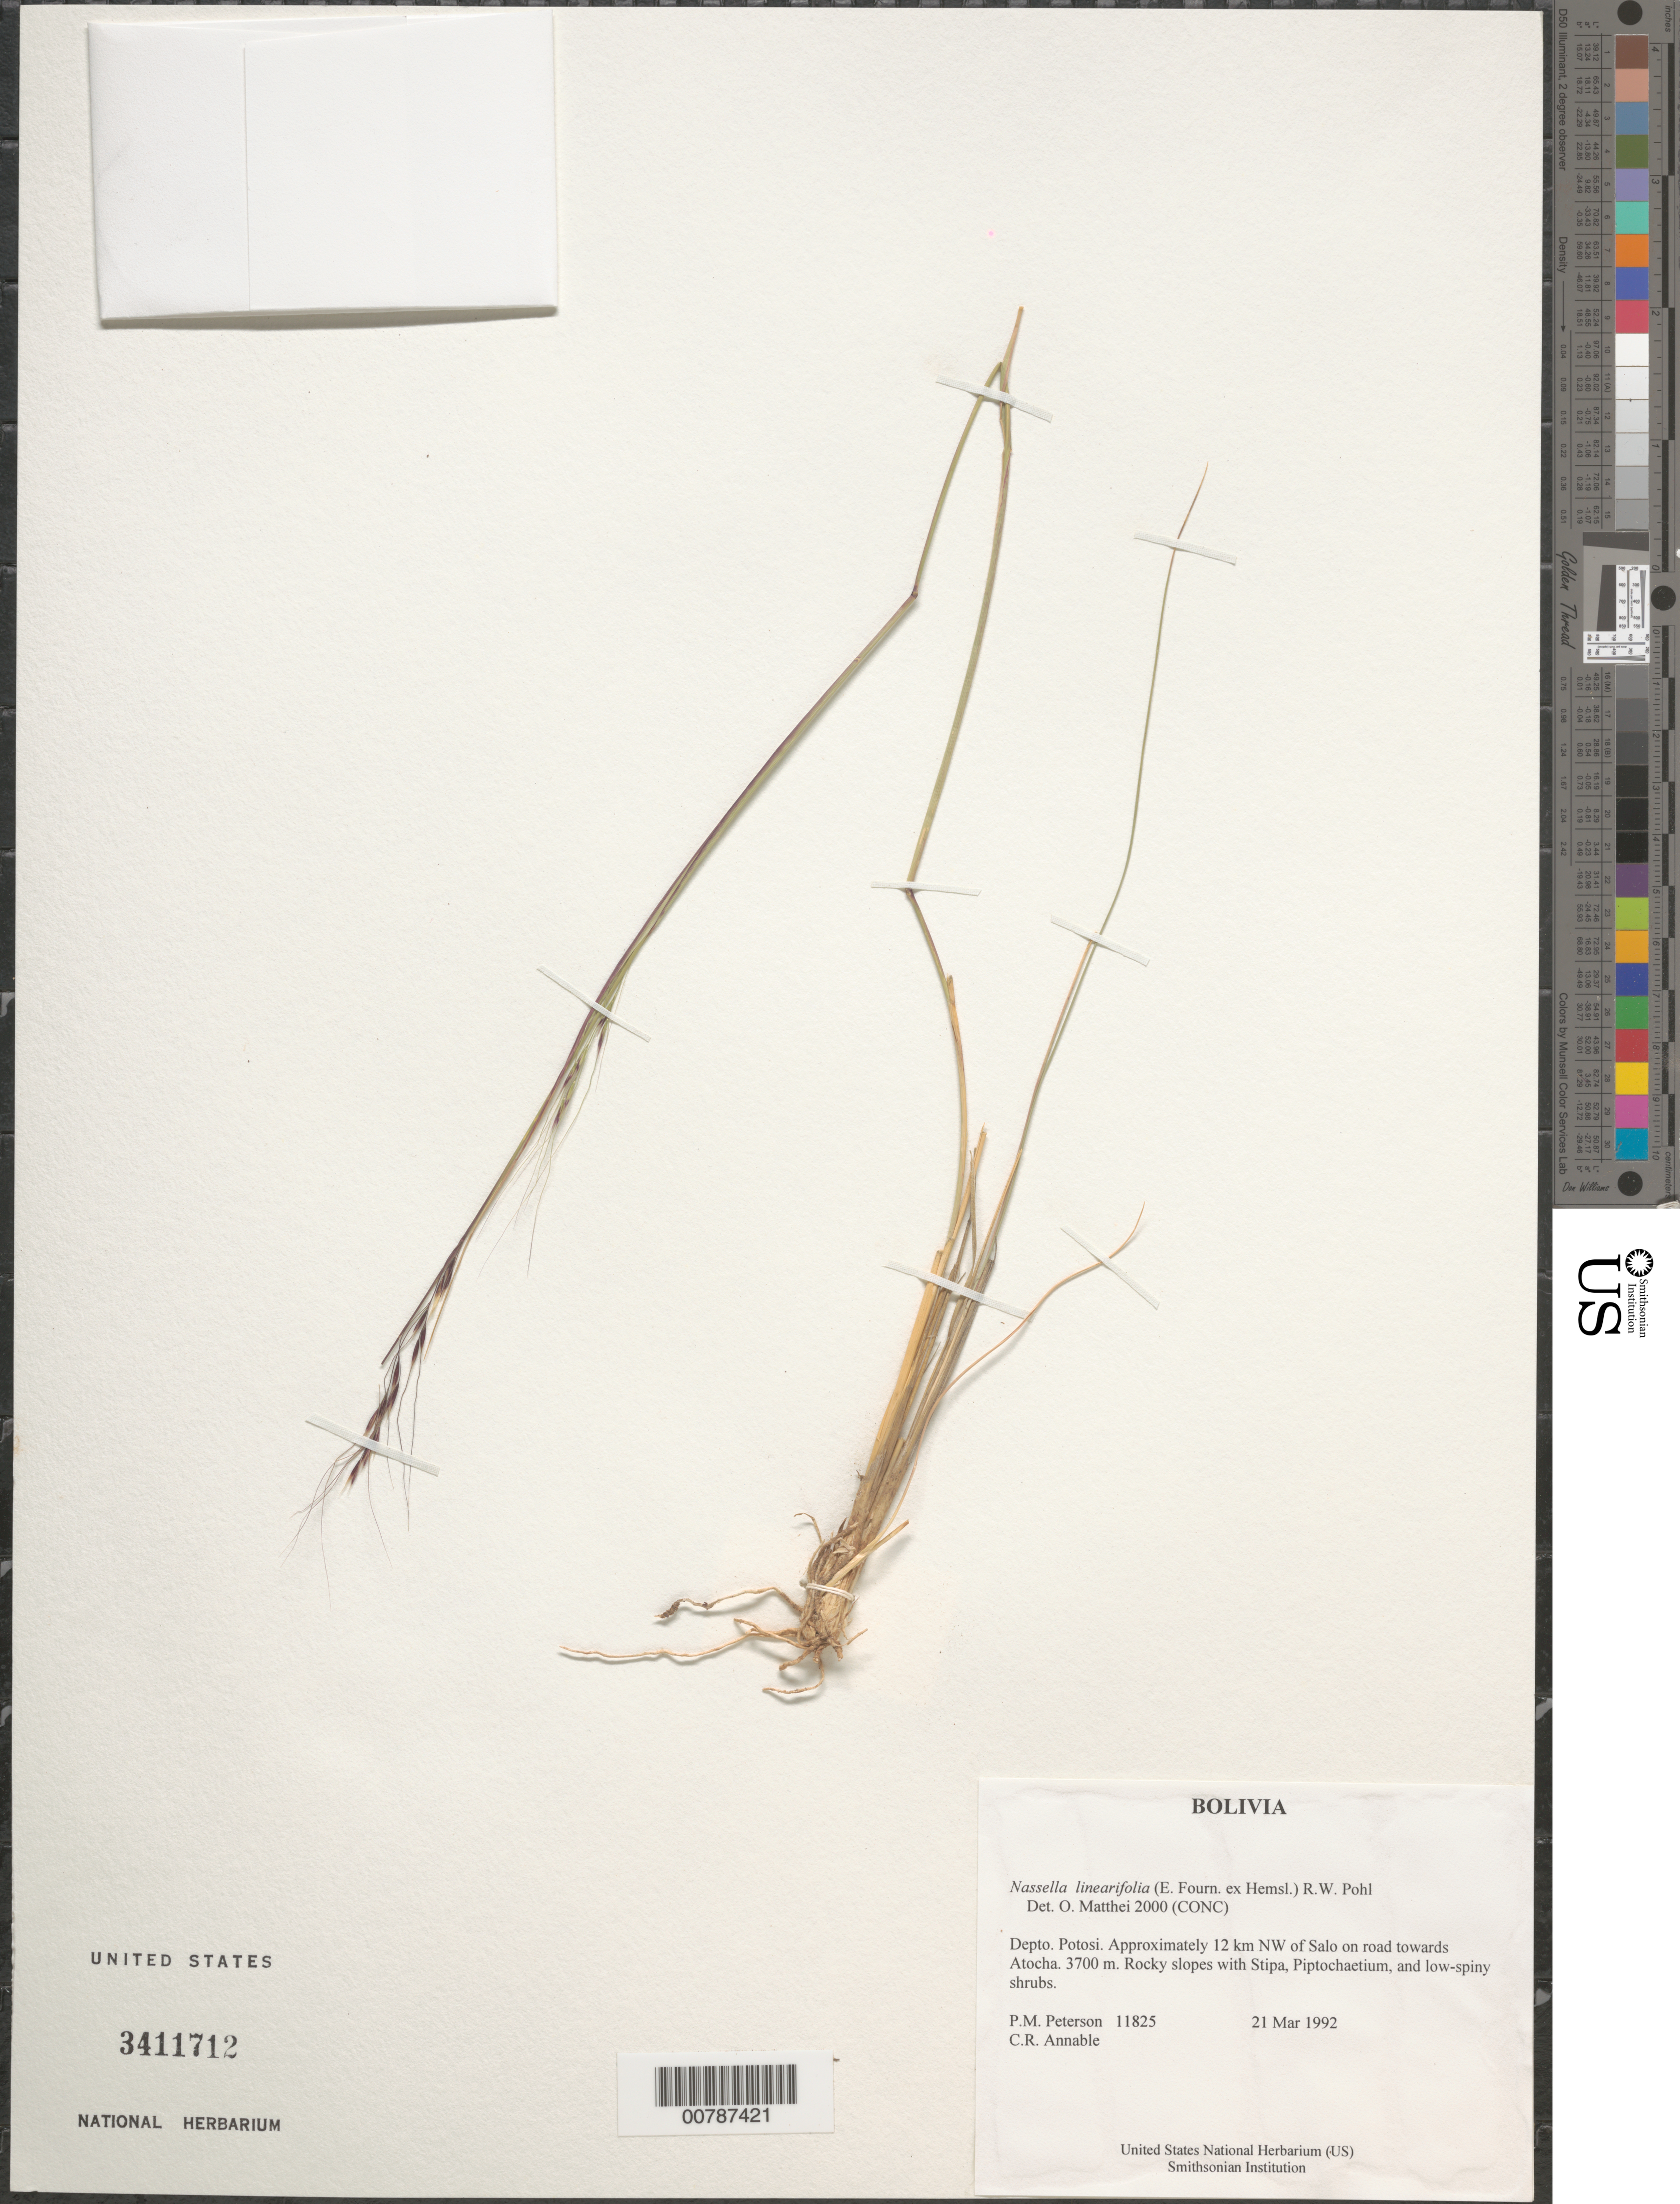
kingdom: Plantae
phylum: Tracheophyta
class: Liliopsida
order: Poales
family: Poaceae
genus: Nassella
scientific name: Nassella linearifolia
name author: (E. Fourn.) R.W. Pohl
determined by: Matthei, O. R.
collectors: P. M. Peterson & C. R. Annable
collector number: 11825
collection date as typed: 21 Mar 1992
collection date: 1992-03-21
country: Bolivia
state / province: Potosi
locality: Approximately 12 km NW of Salo on road towards Atocha.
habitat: Rocky slopes with Stipa, Piptochaetium, and low-spiny shrubs.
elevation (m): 3700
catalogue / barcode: US 3411712